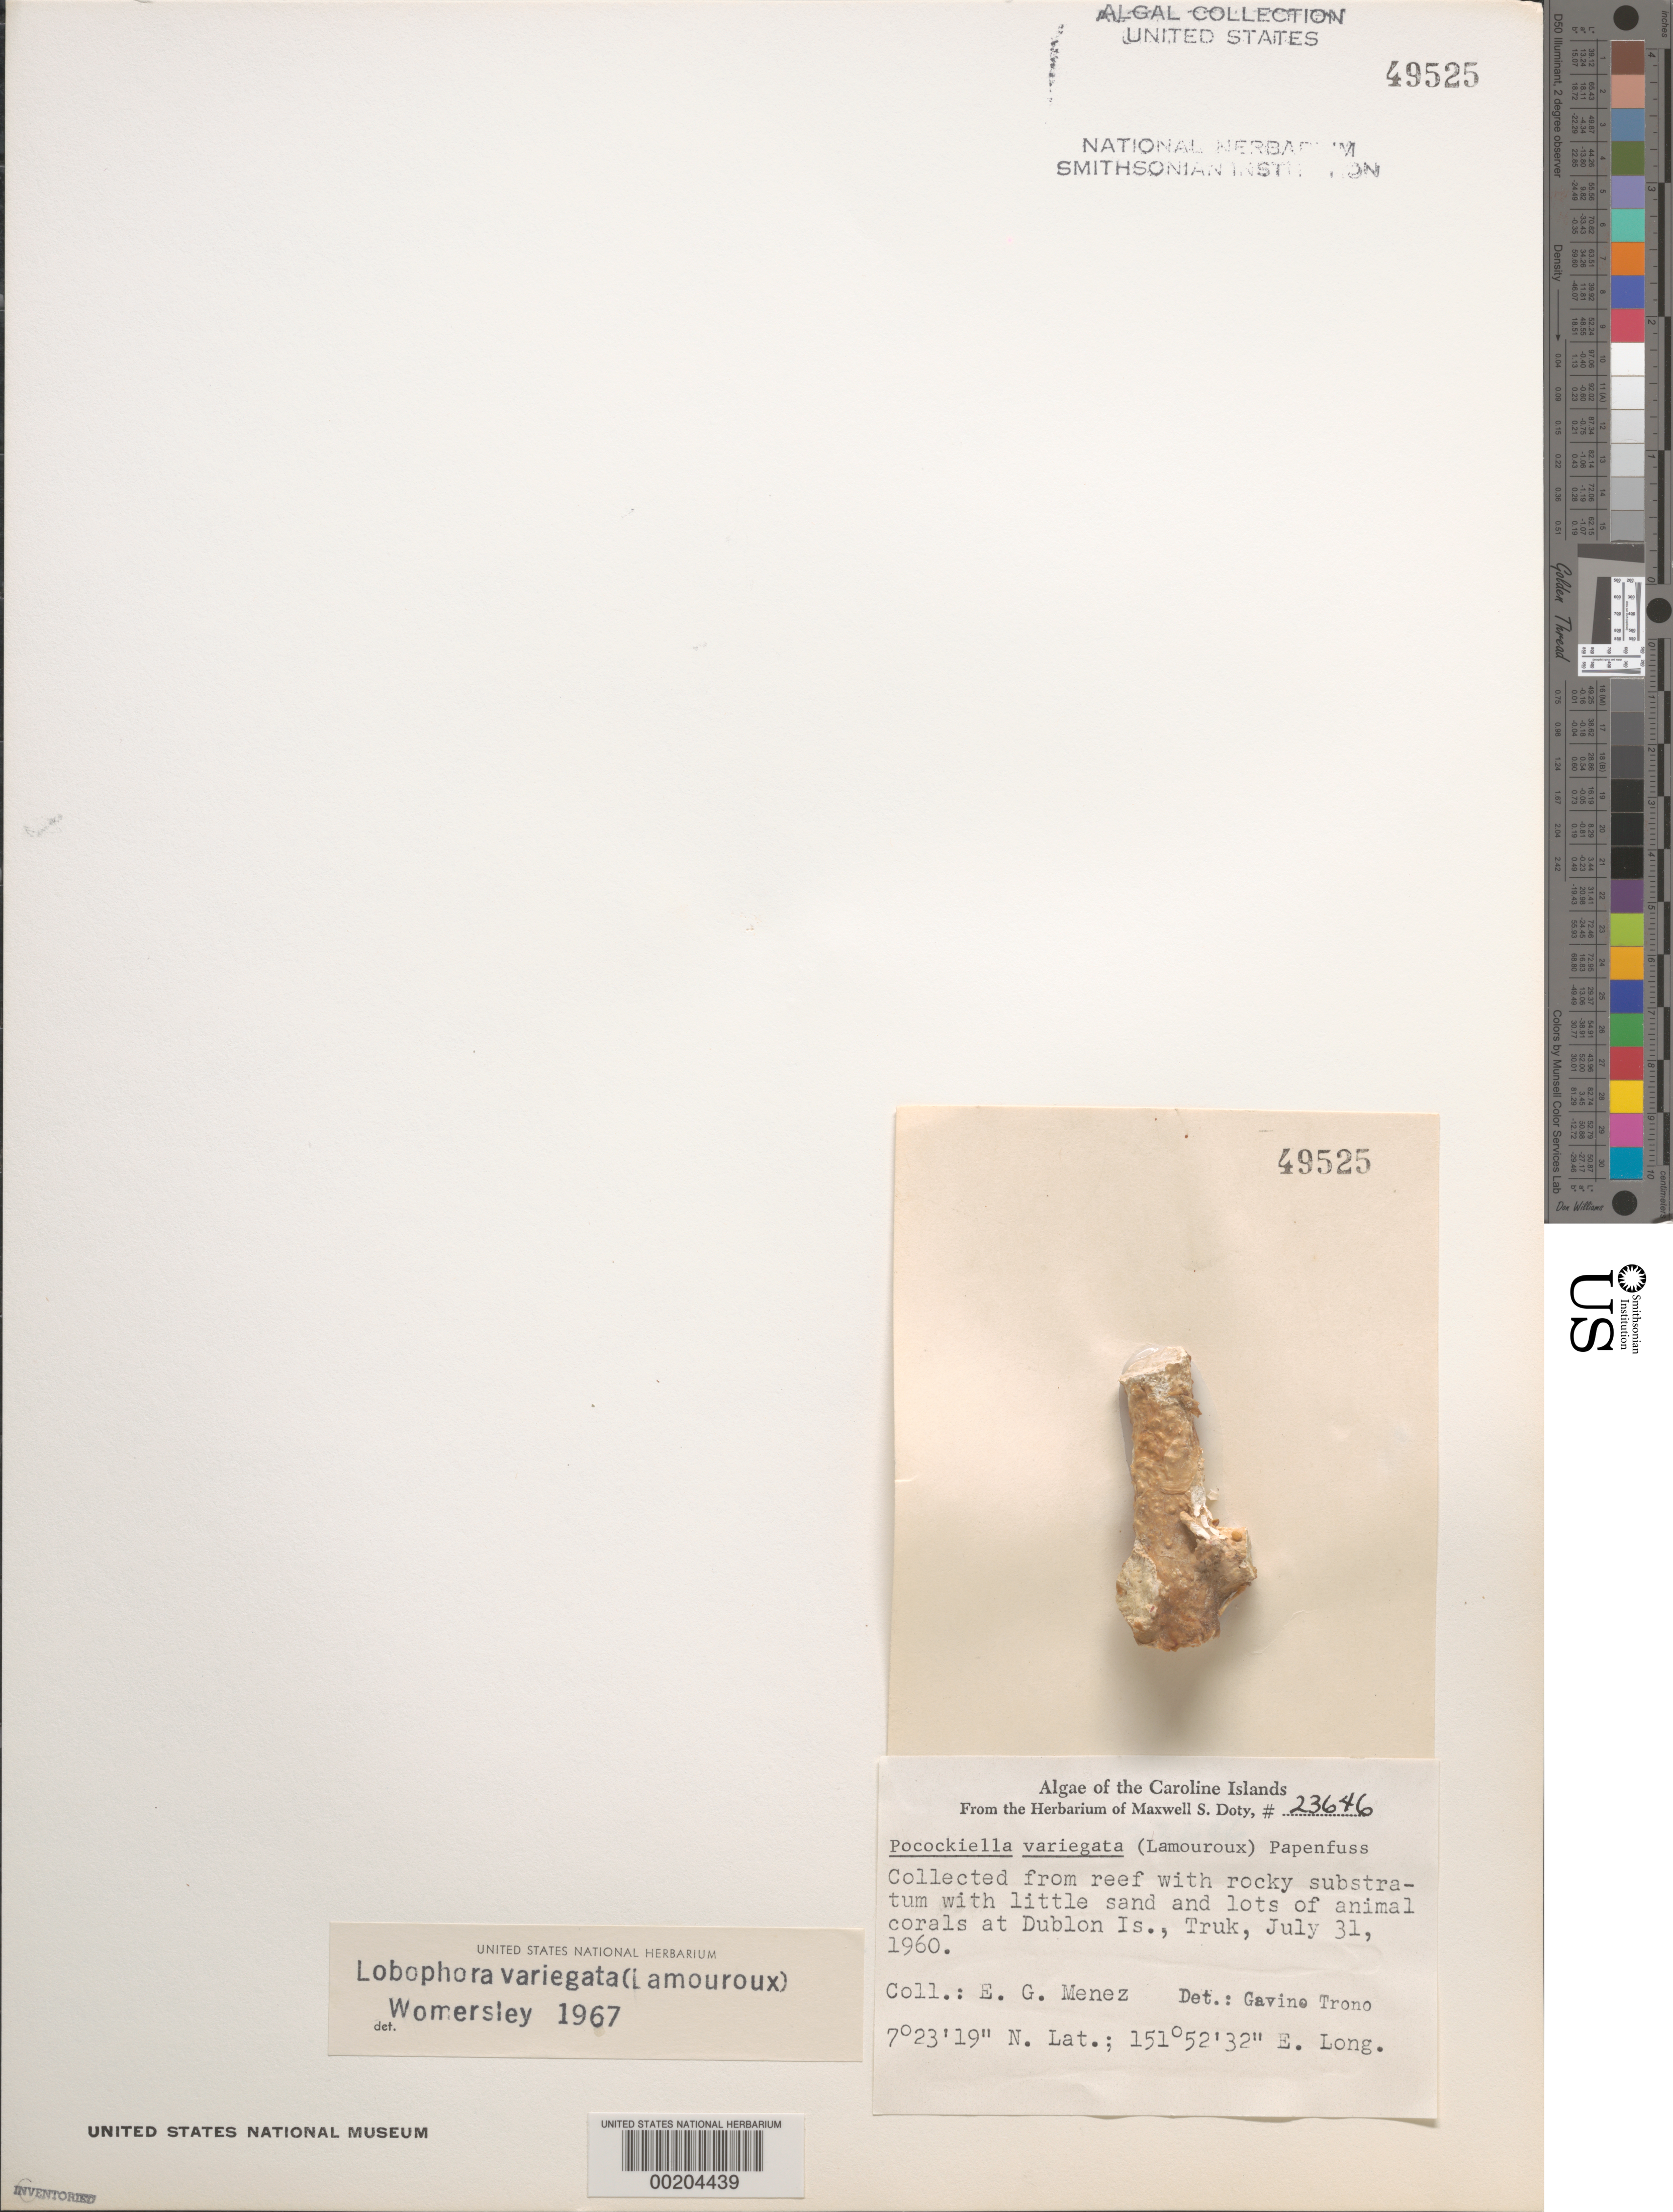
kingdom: Chromista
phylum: Ochrophyta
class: Phaeophyceae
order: Dictyotales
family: Dictyotaceae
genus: Lobophora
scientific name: Lobophora variegata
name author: (J.V.Lamouroux) Womersley & E.C. Oliveira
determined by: Womersley, H. B. S.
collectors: Meñez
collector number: MSD 23646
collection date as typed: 31 Jul 1960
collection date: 1960-07-31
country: Micronesia, Federated States of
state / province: Truk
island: Dublon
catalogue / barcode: US 49525